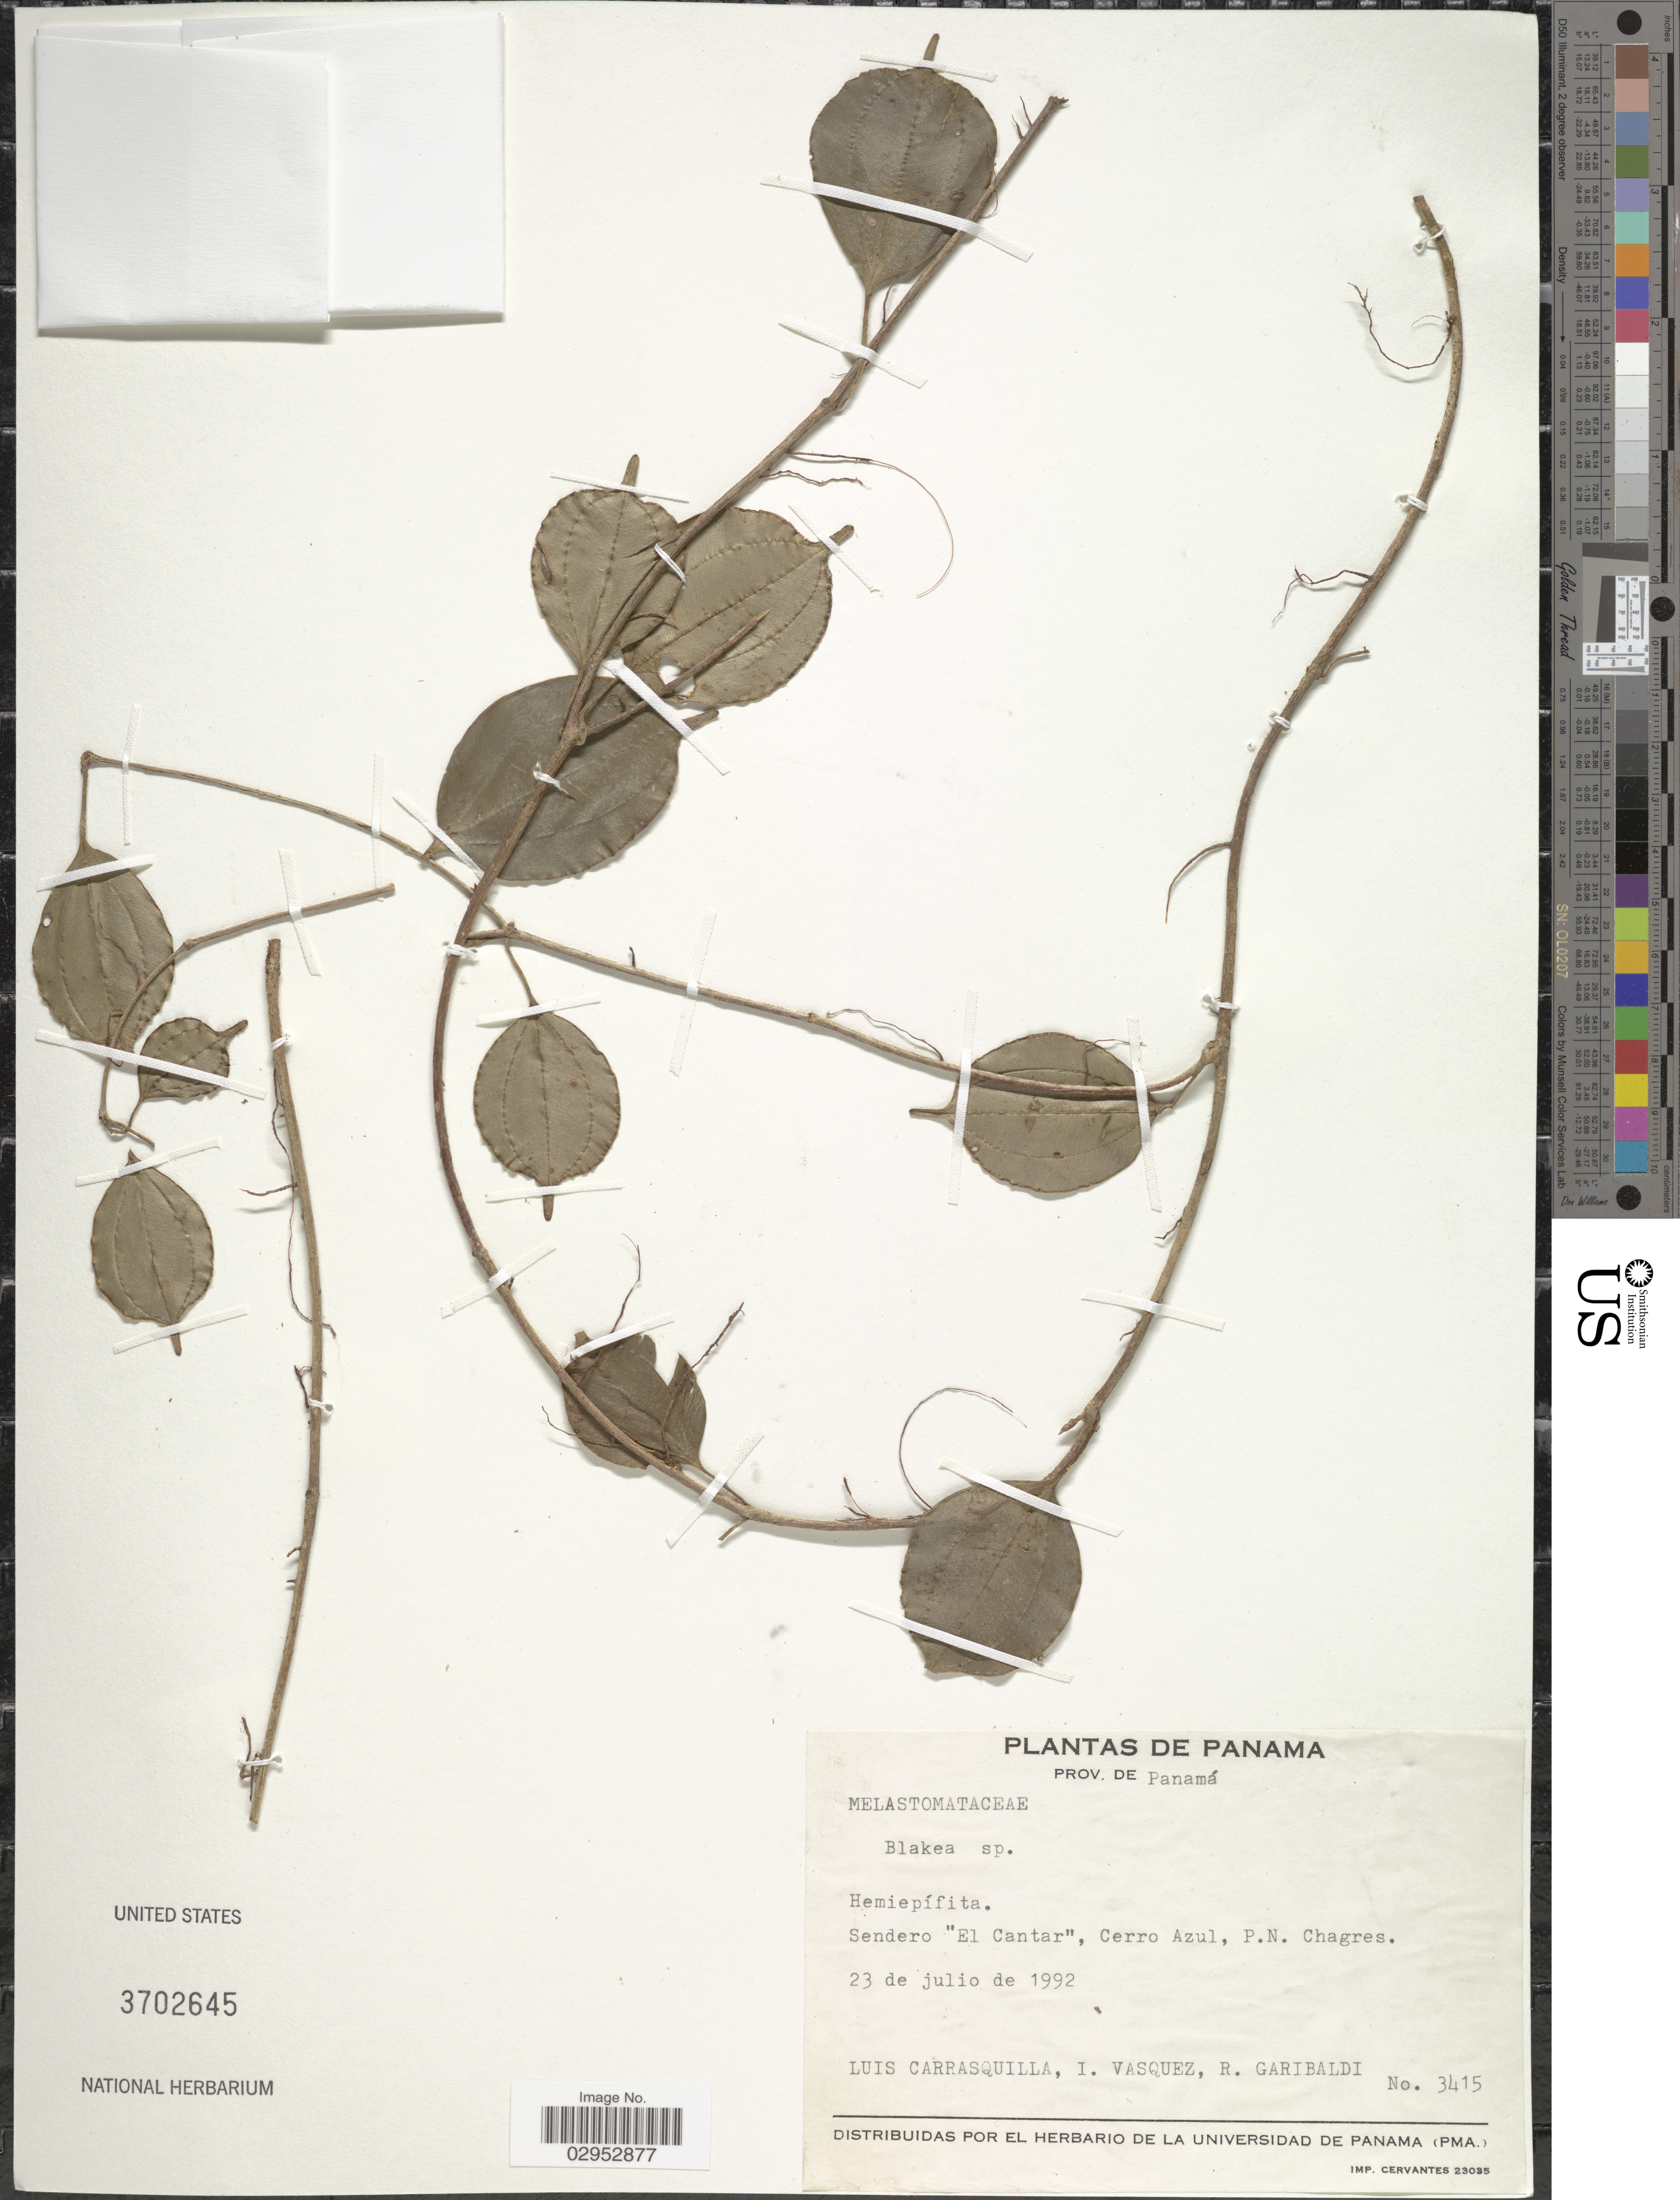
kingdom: Plantae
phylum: Tracheophyta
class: Magnoliopsida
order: Myrtales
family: Melastomataceae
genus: Blakea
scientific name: Blakea sp.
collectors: L. Carrasquilla, I. Vasquez & R. Garibaldi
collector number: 3415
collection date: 1992-07-23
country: Panama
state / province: Panamá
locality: Sendero "El Cantar", Cerro Azul, P.N. Chagres.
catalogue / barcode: US 3702645